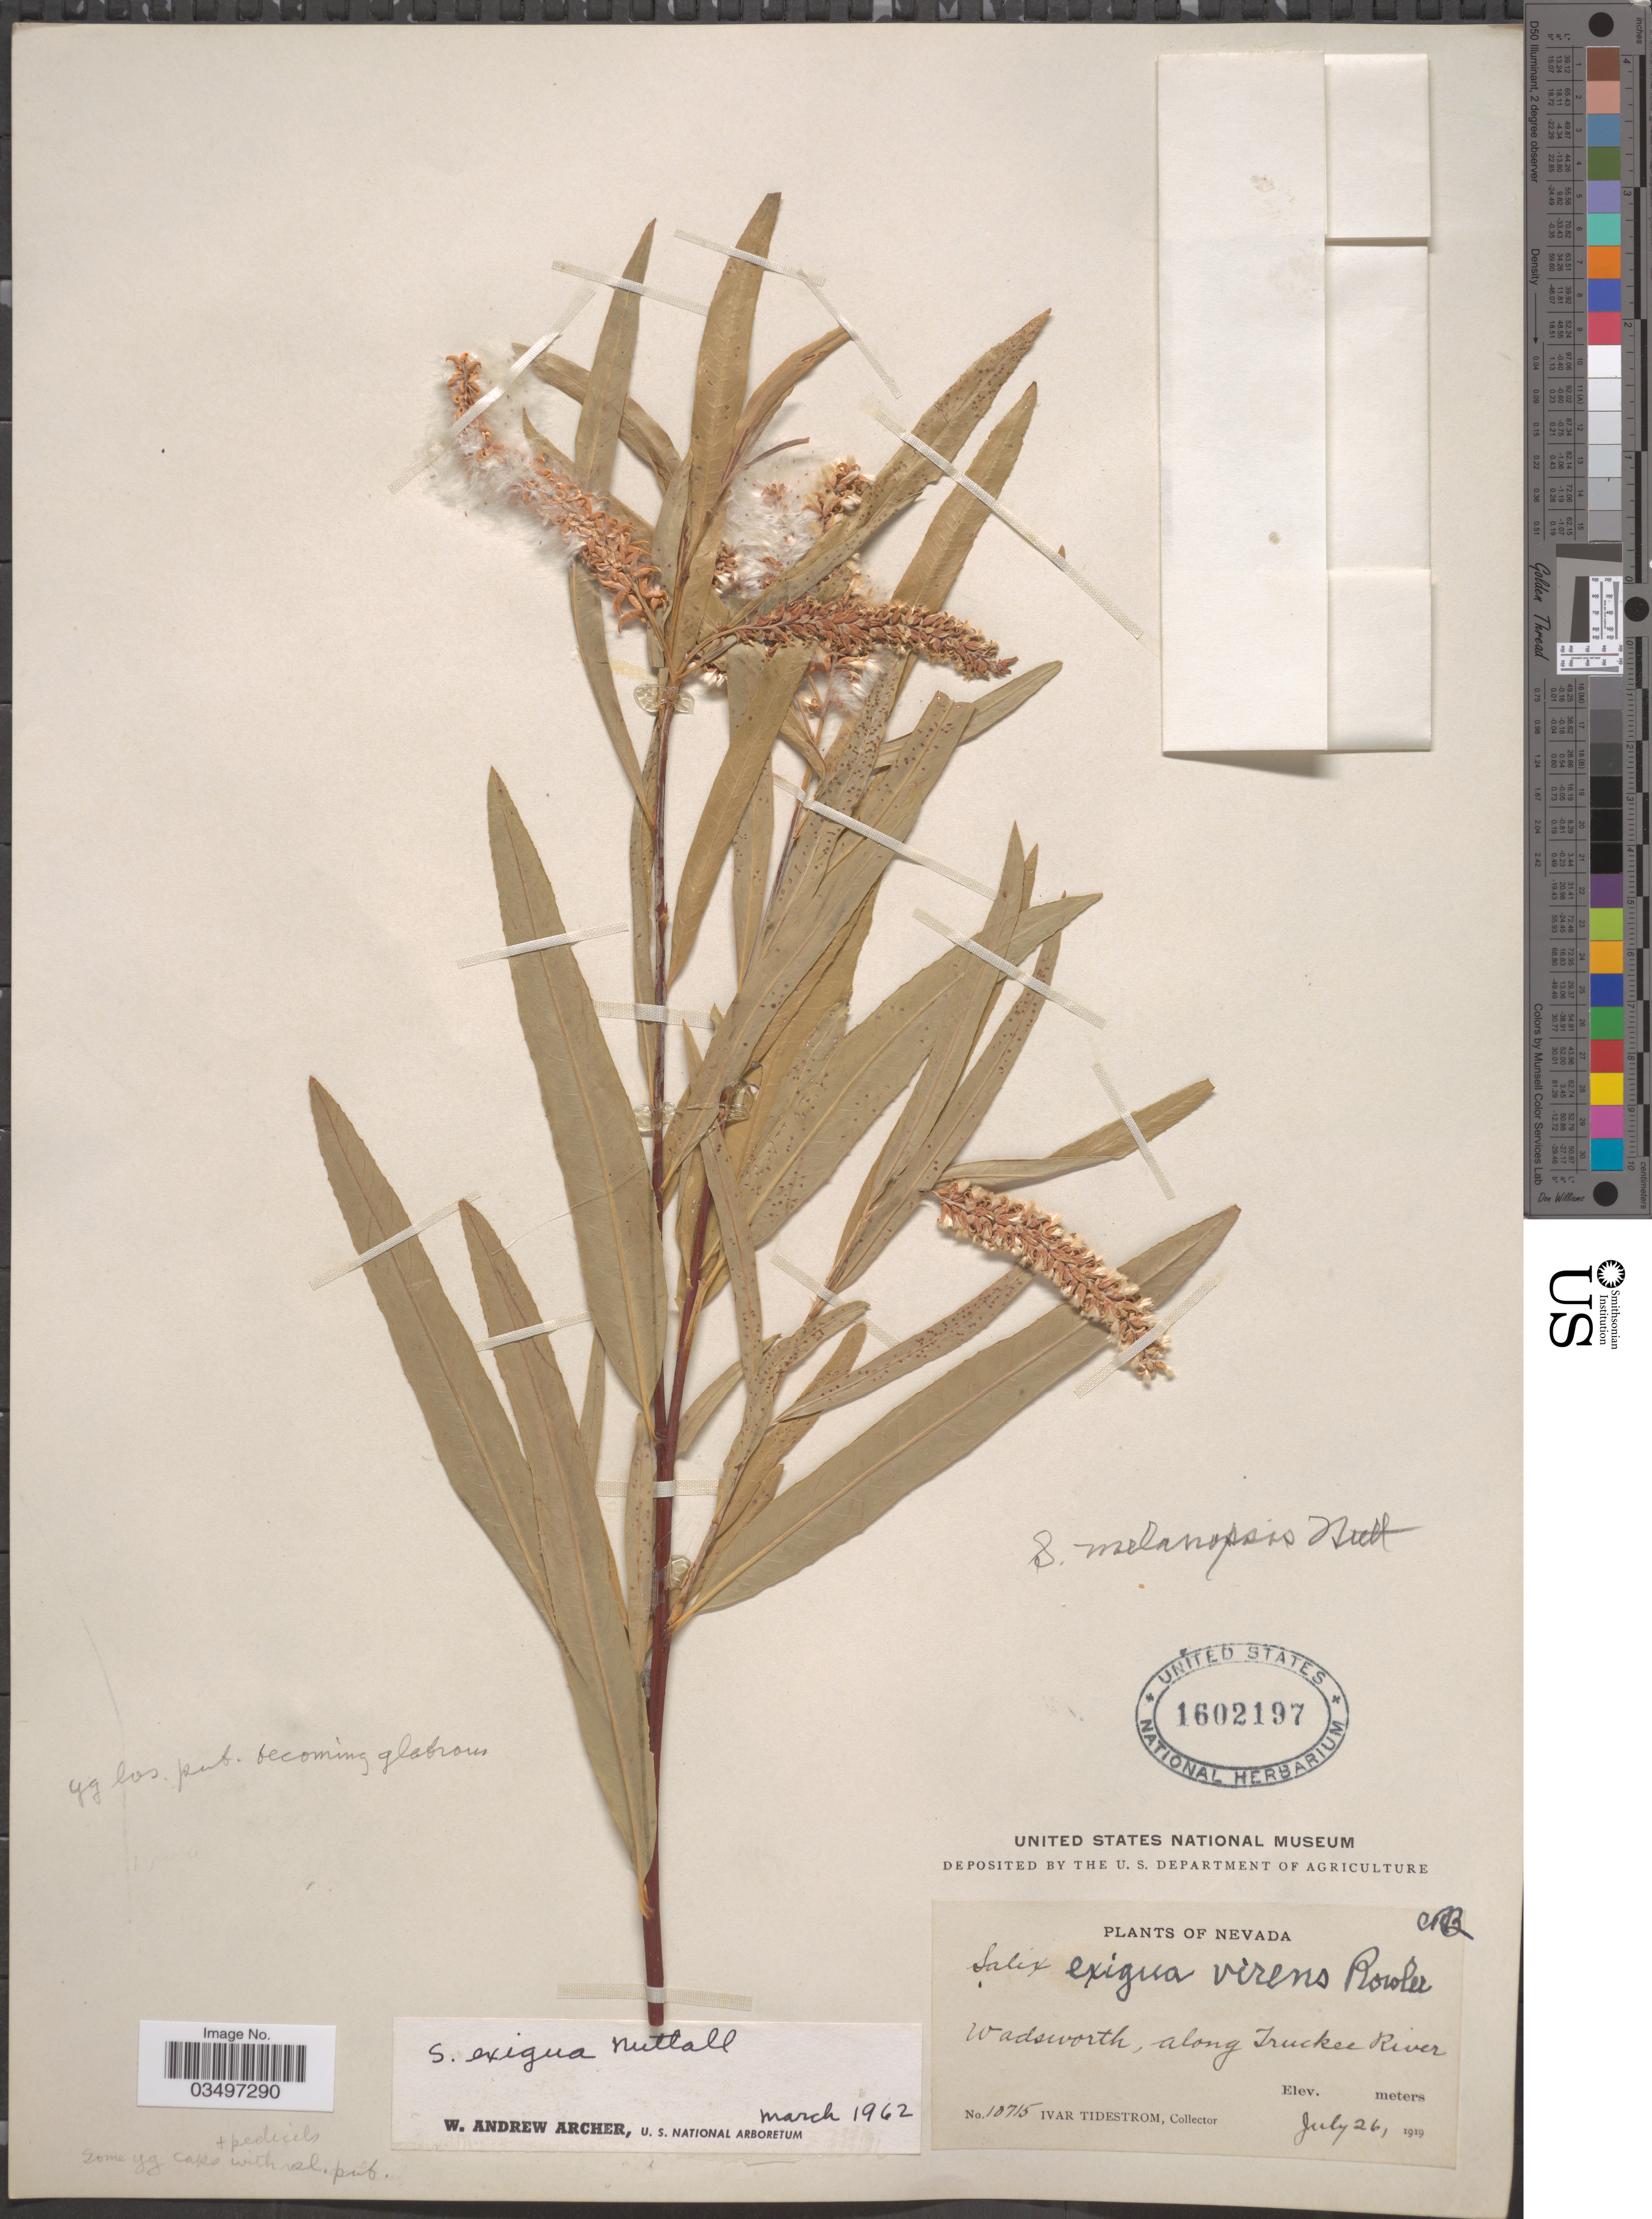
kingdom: Plantae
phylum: Tracheophyta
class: Magnoliopsida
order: Malpighiales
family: Salicaceae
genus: Salix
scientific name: Salix exigua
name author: Nutt.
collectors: I. F. Tidestrom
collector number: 10715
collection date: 1919-07-26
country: United States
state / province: Nevada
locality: Wadsworth, along Truckee River.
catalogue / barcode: US 1602197